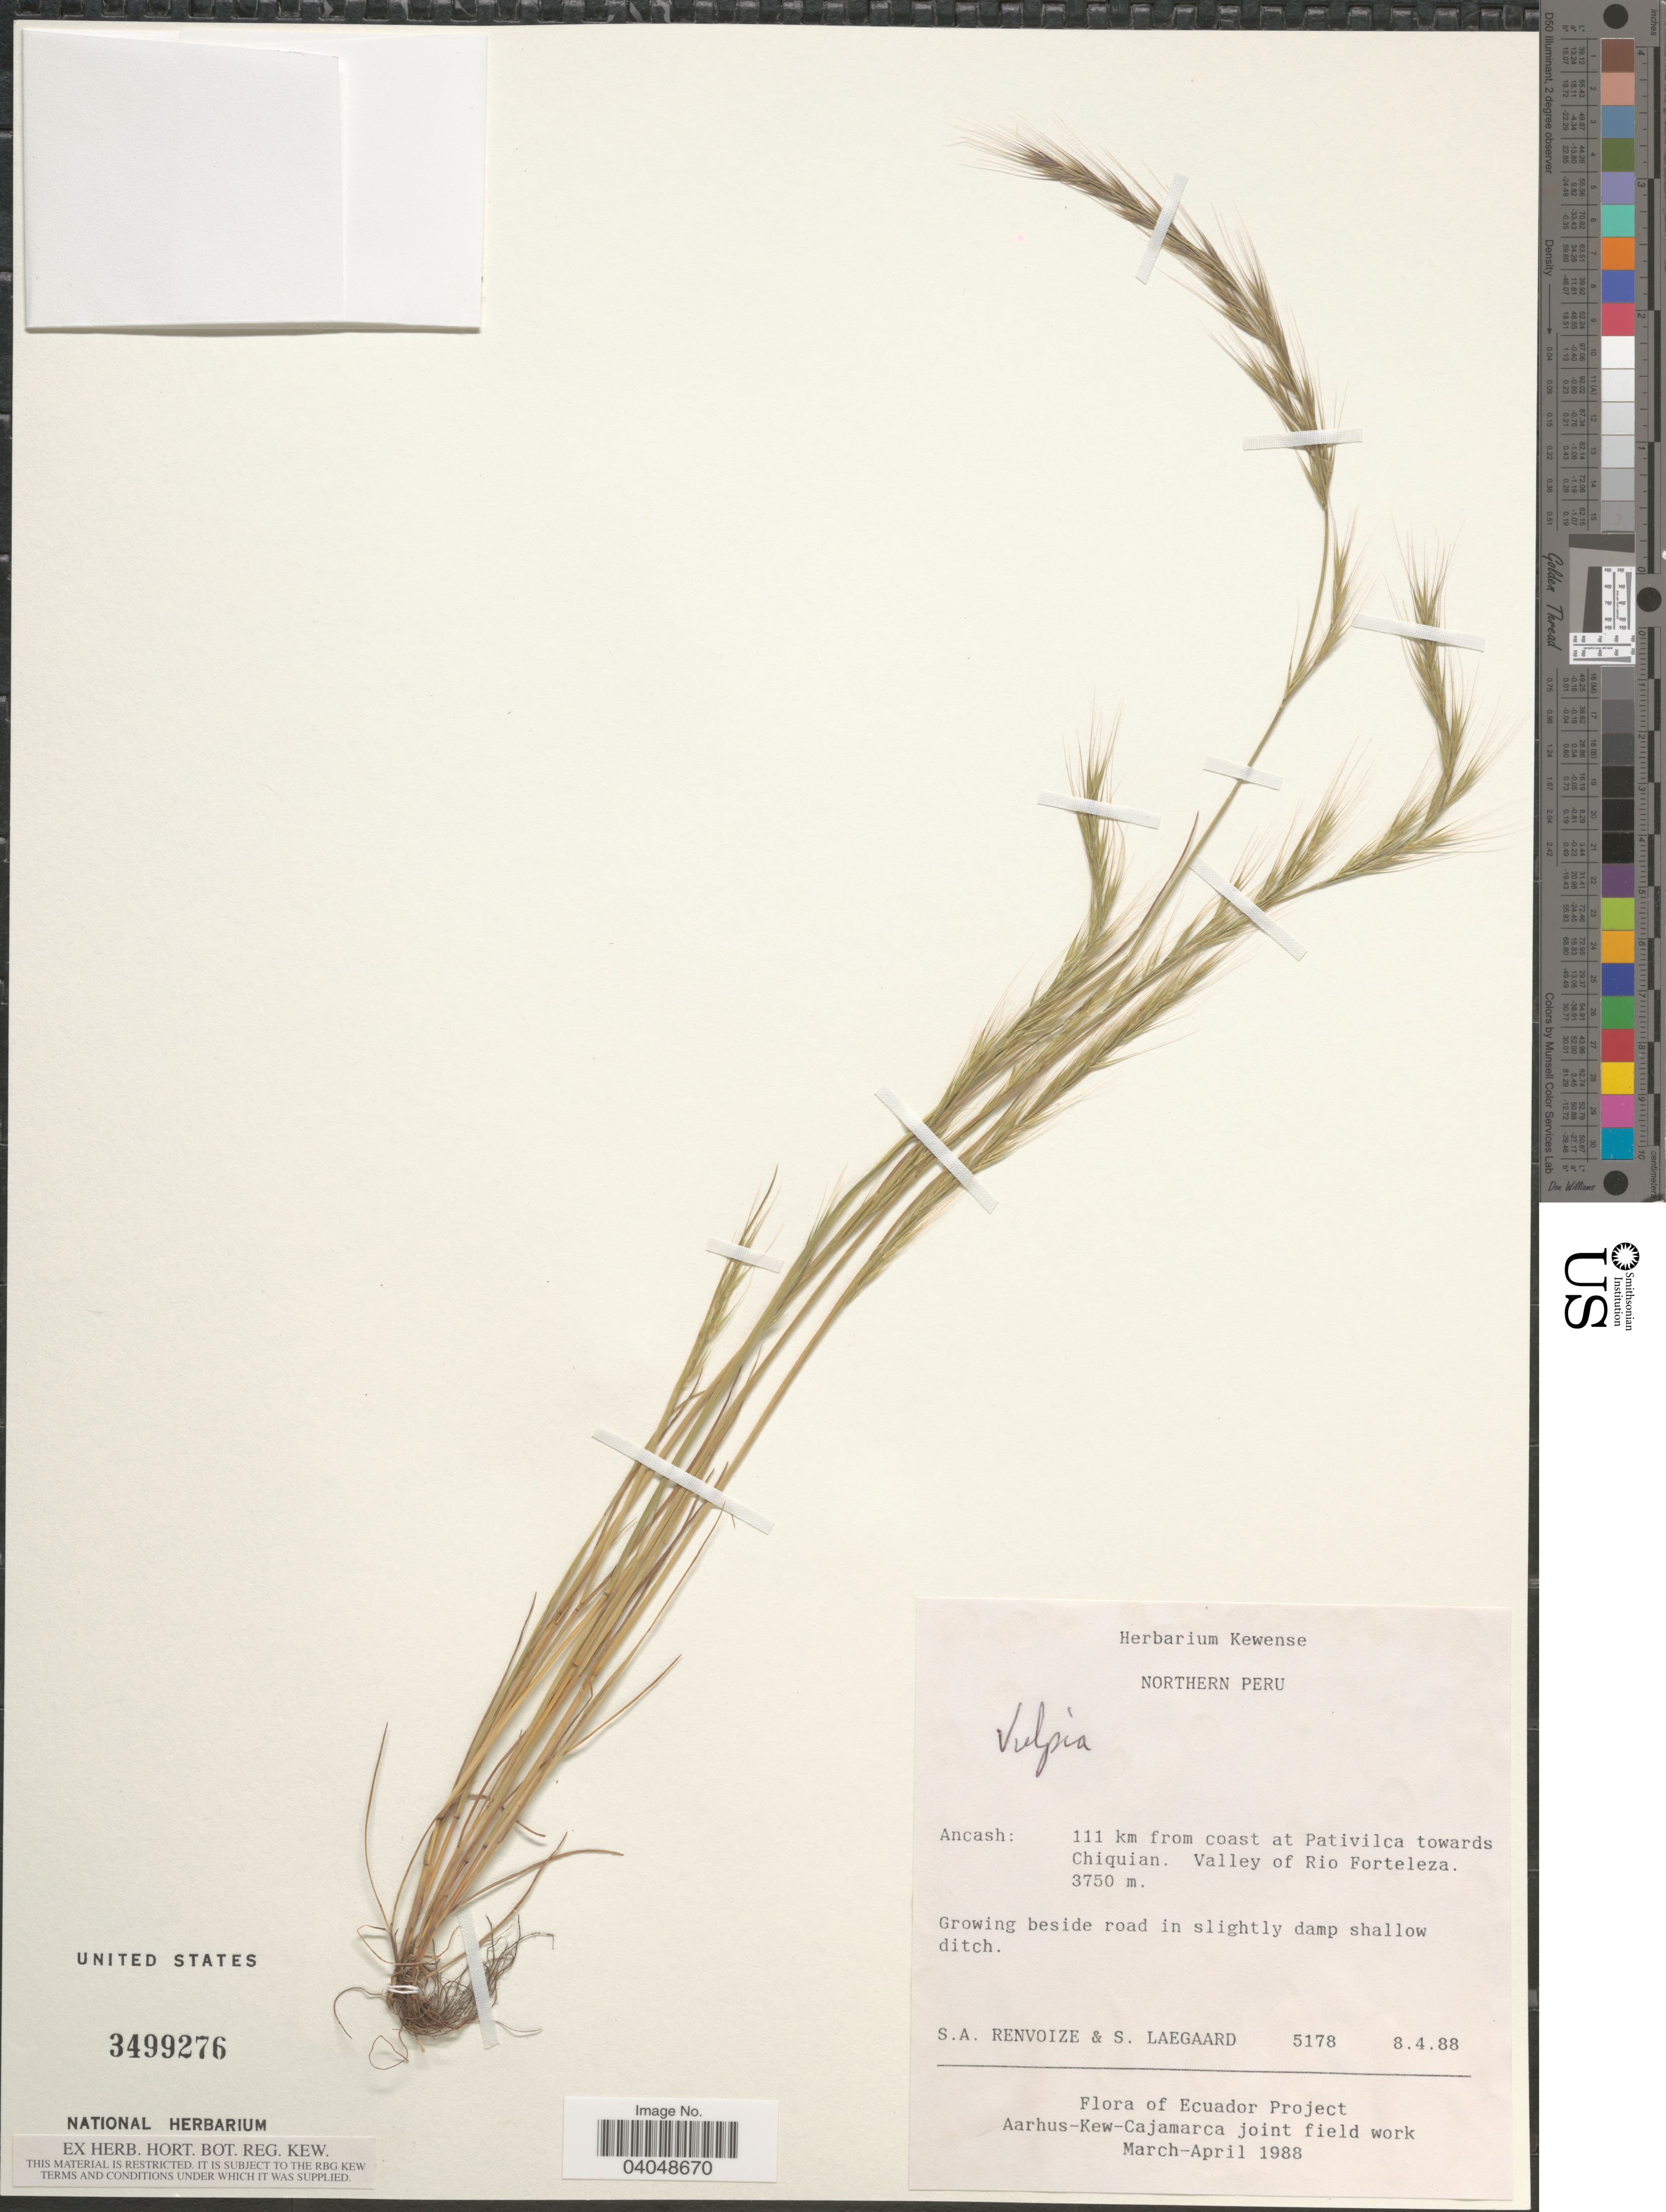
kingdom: Plantae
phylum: Tracheophyta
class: Liliopsida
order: Poales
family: Poaceae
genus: Festuca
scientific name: Festuca sp.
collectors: S. A. Renvoize & S. Lægaard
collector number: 5178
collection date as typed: Transcribed d/m/y: 8/4/88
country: Peru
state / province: Ancash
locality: Northern Peru. 111 km from coast at Pativilca towards Chiquian. Valley of Rio Forteleza.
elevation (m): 3750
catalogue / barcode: US 3499276